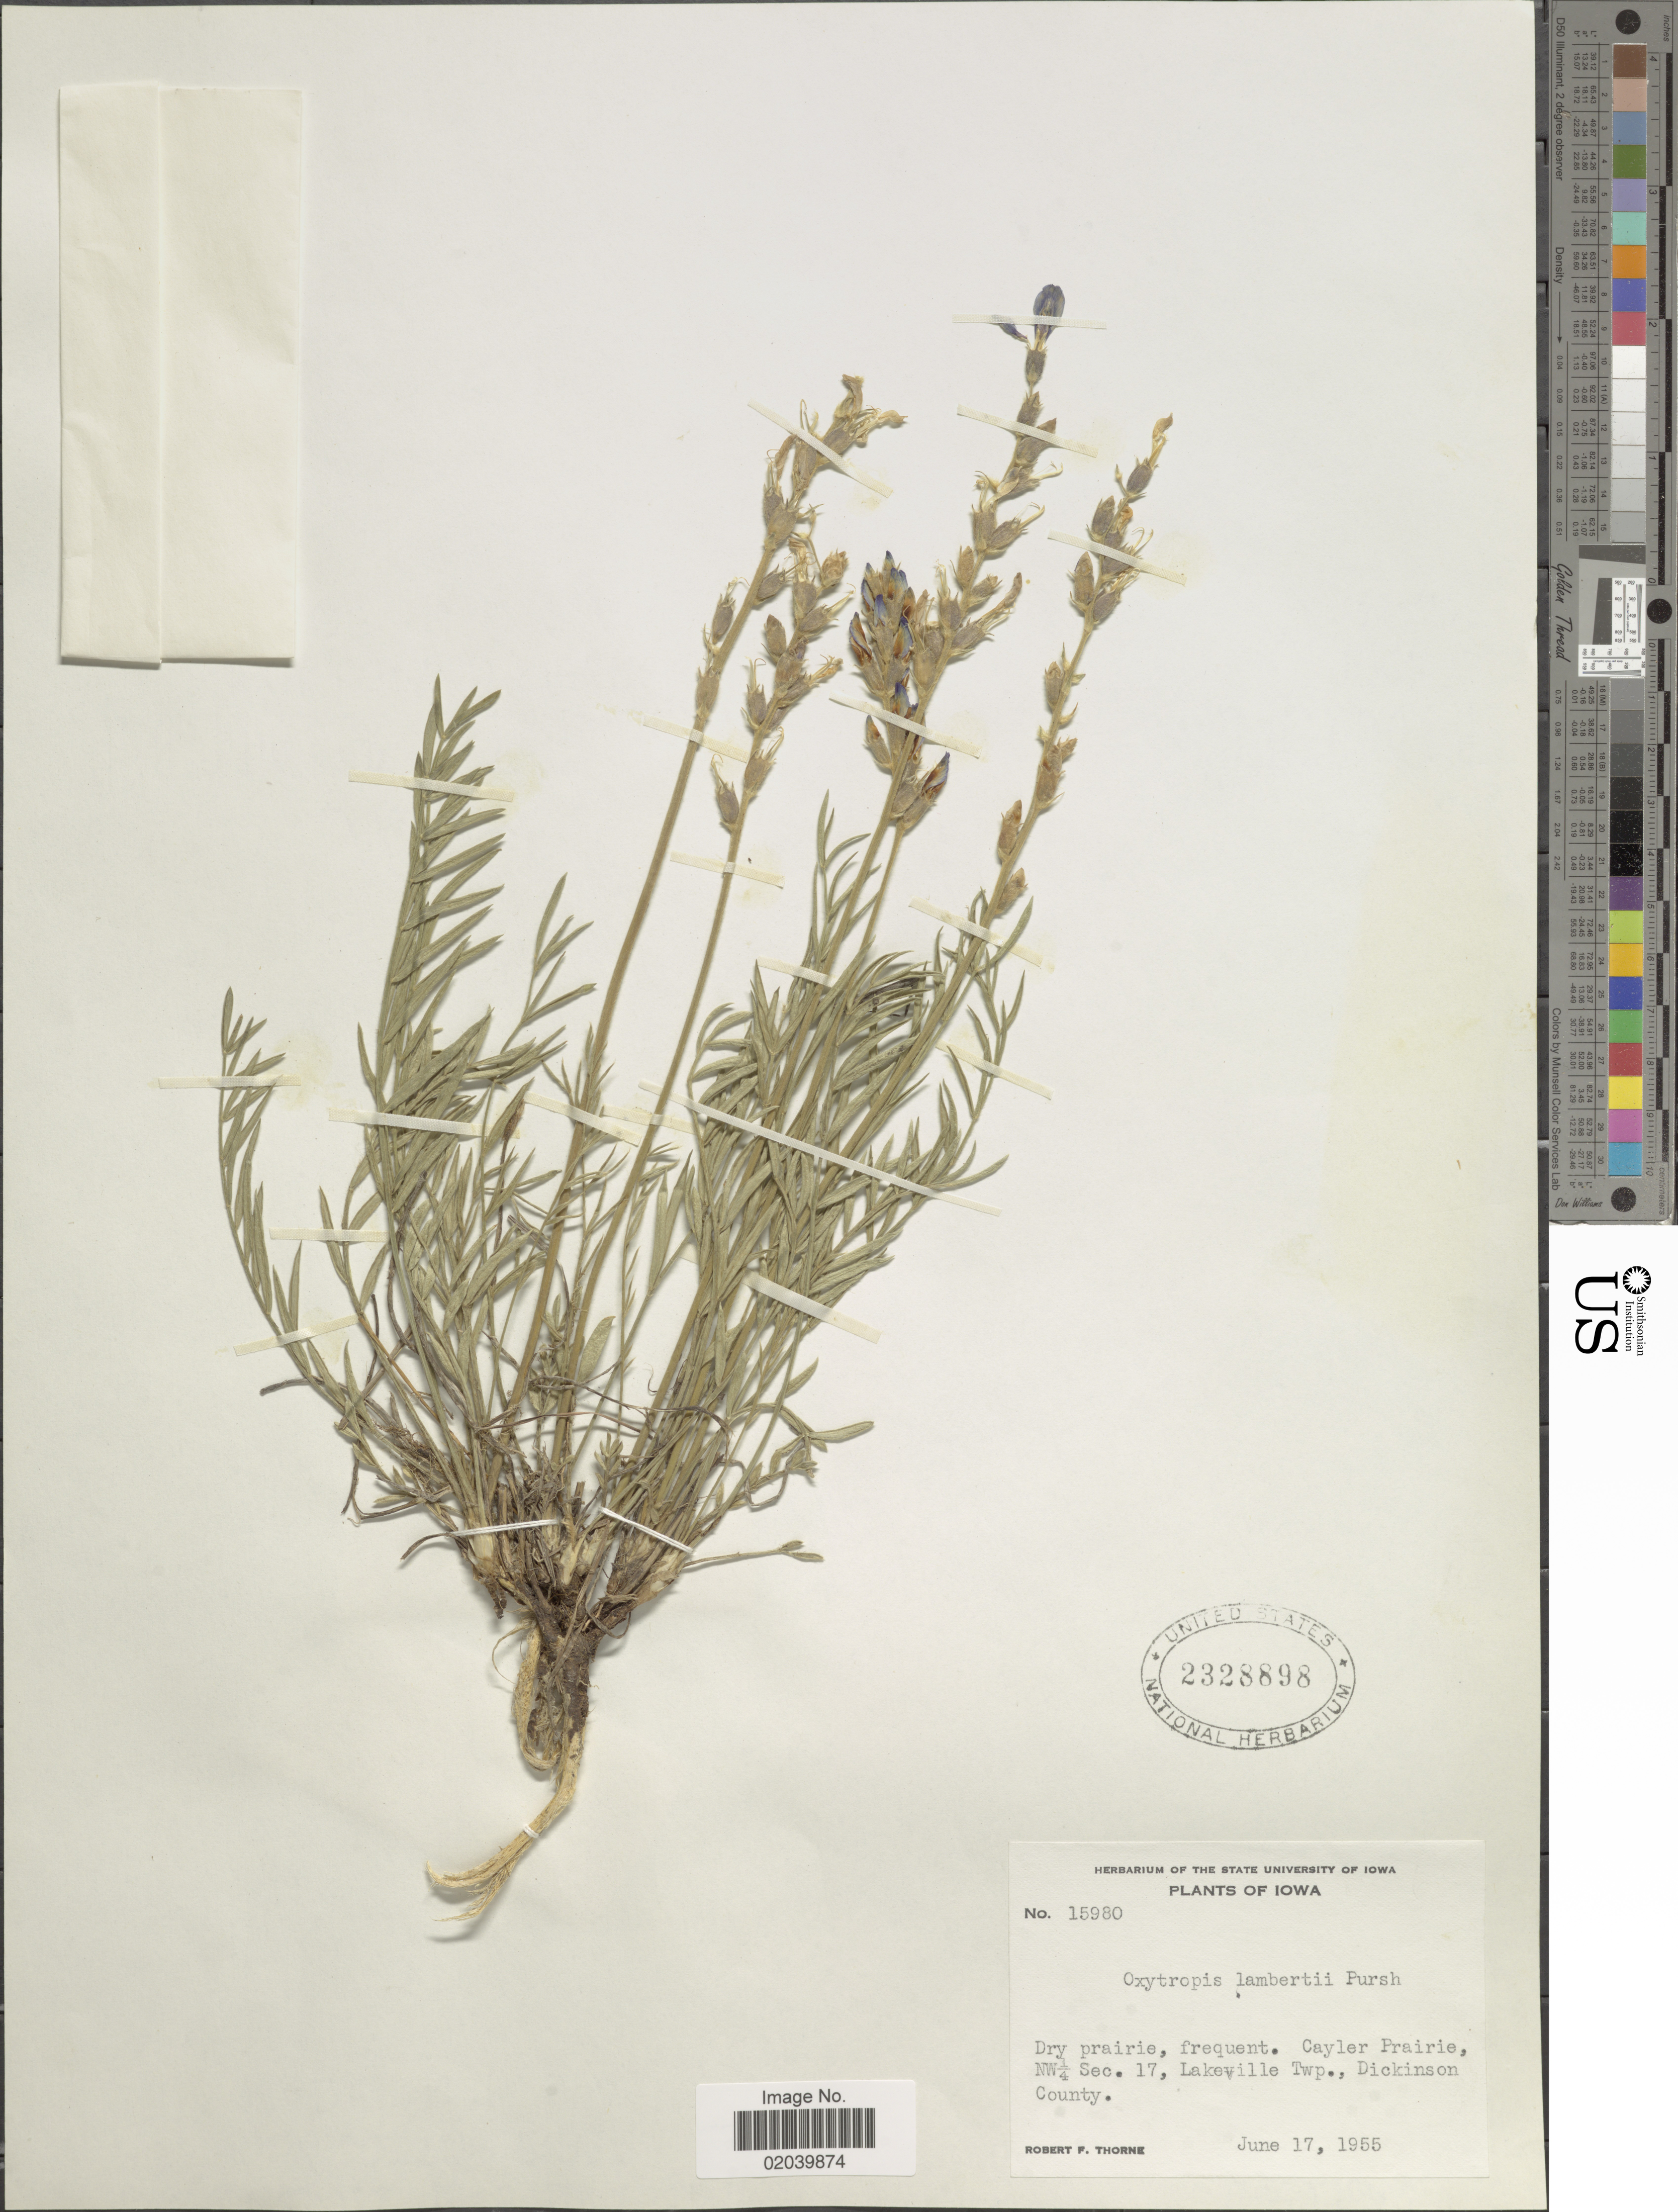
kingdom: Plantae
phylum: Tracheophyta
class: Magnoliopsida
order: Fabales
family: Fabaceae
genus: Oxytropis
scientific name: Oxytropis lambertii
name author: Pursh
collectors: R. F. Thorne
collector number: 15980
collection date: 1955-06-17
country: United States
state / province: Iowa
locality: Cayler Prairie, NW¼ Sec. 17, Lakeville Twp., Dickinson County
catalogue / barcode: US 2328898